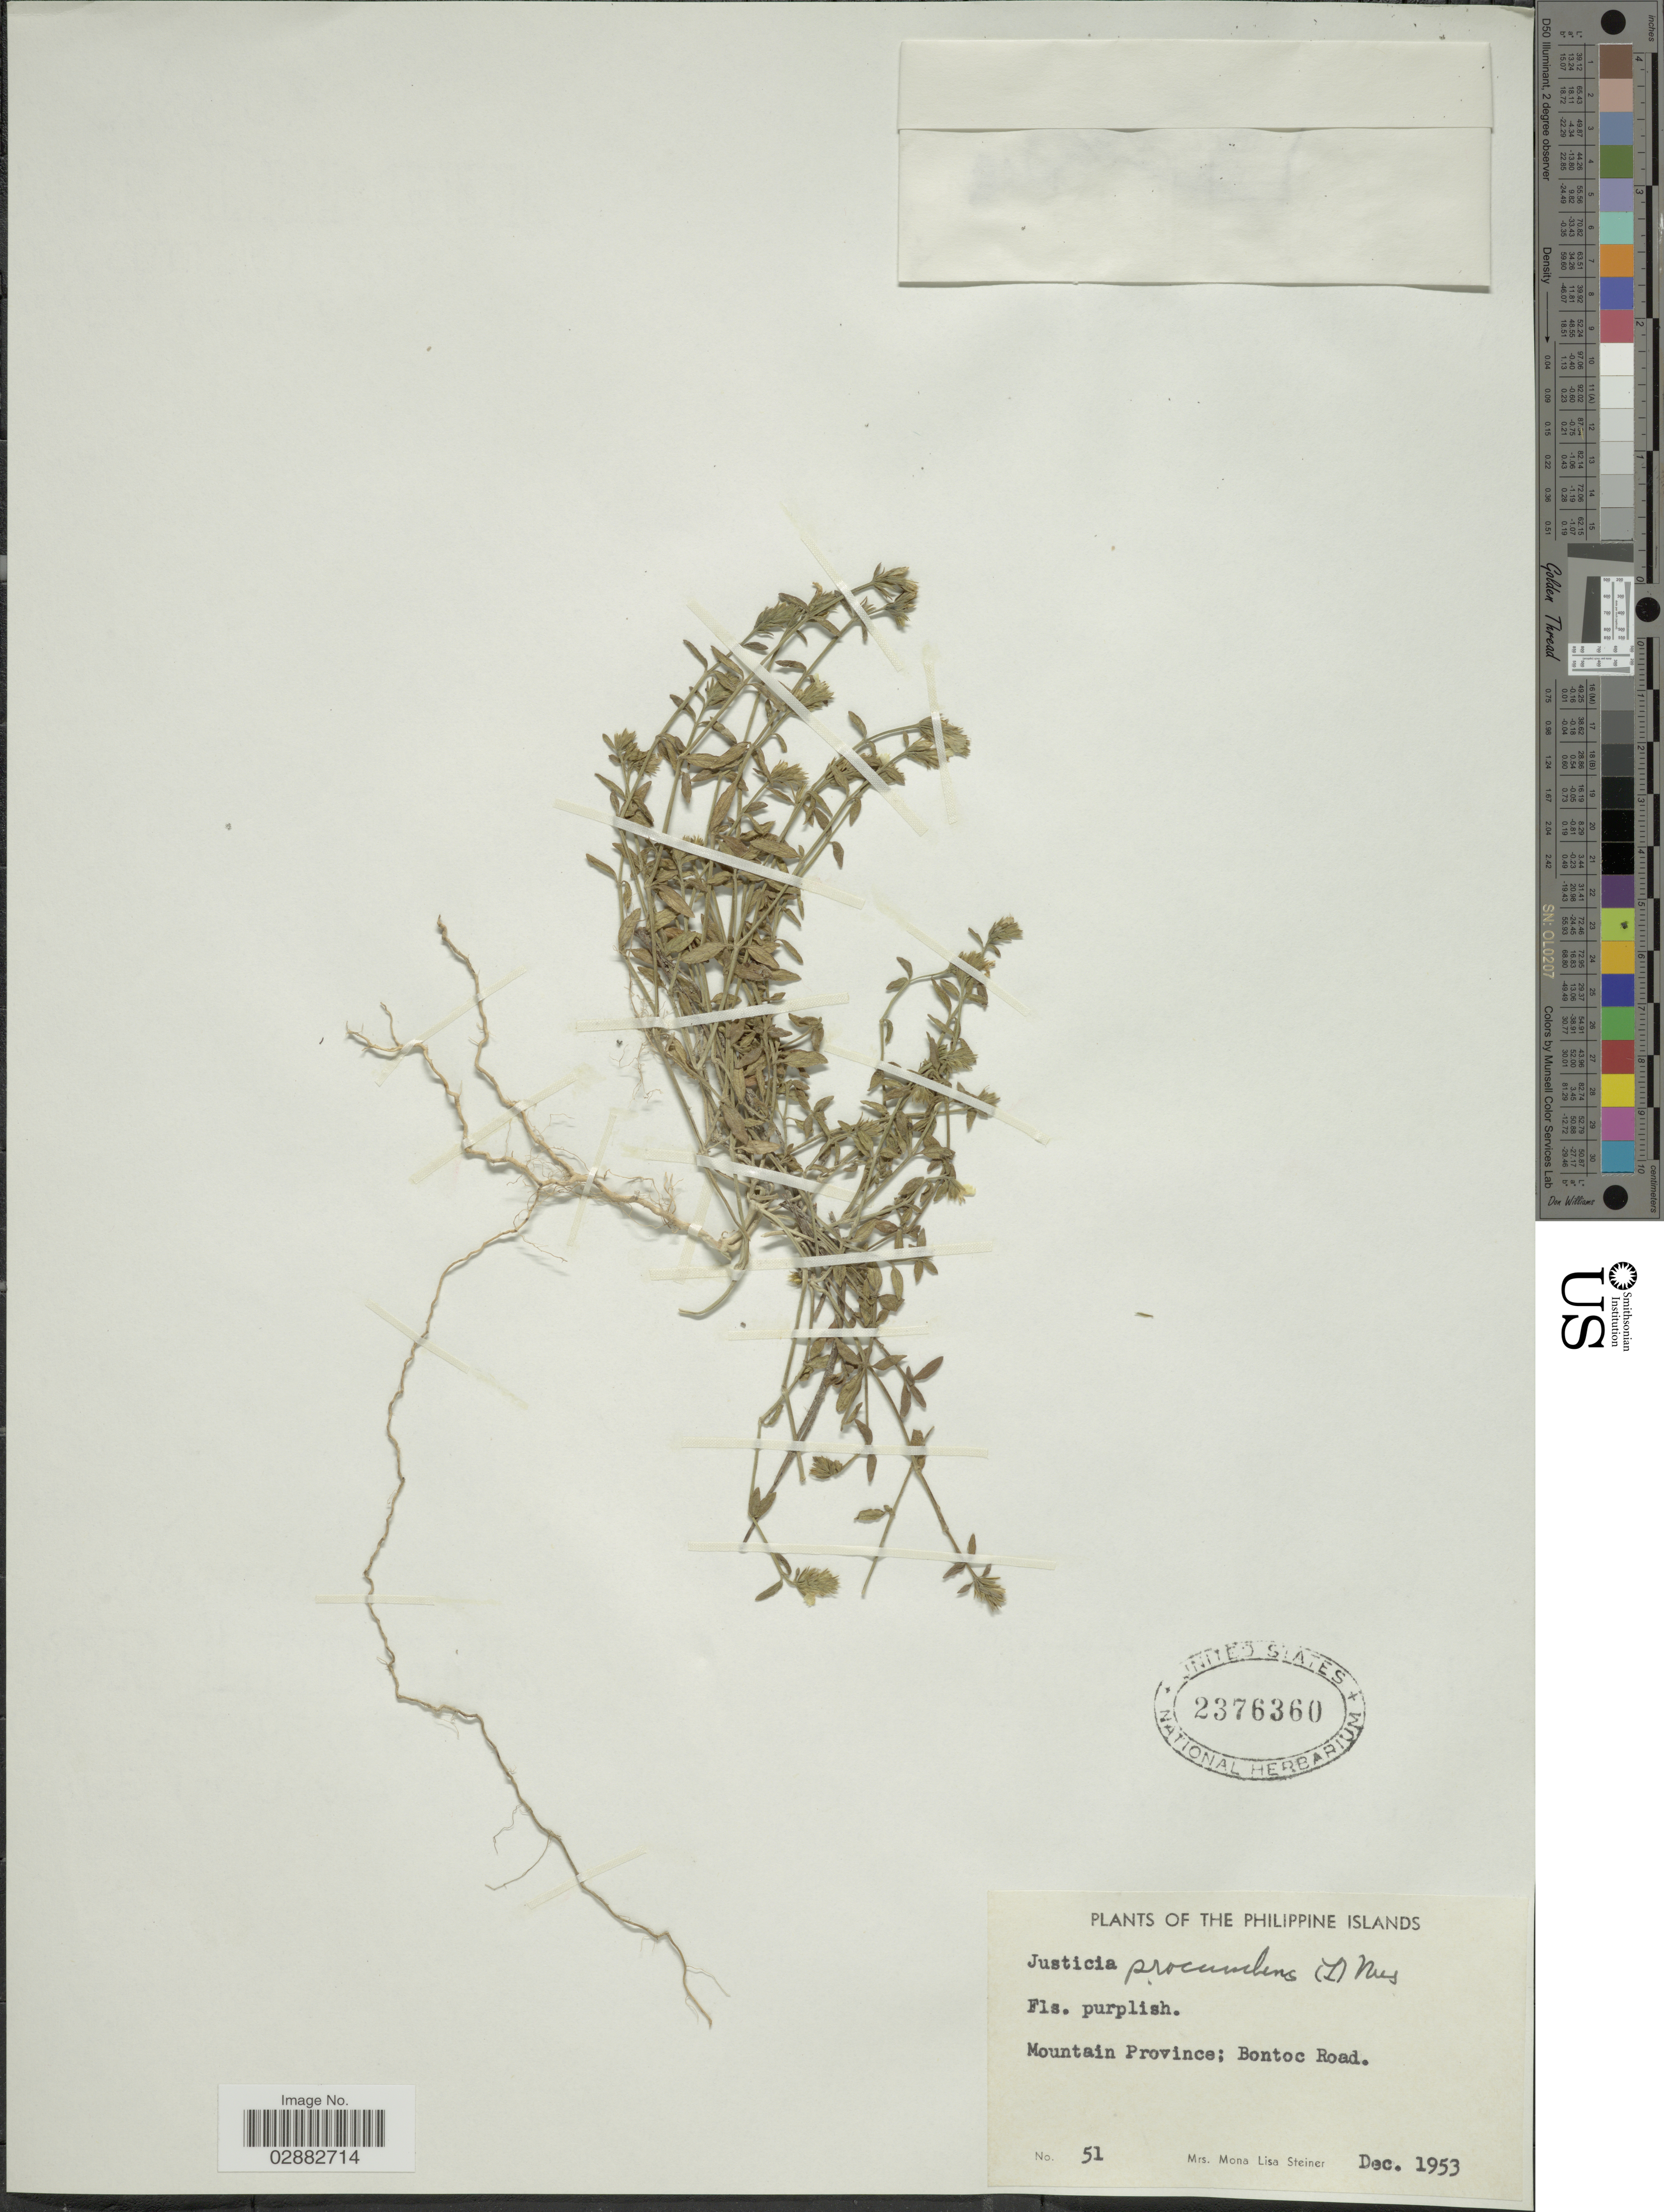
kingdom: Plantae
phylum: Tracheophyta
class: Magnoliopsida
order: Lamiales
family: Acanthaceae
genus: Justicia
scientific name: Justicia procumbens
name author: L.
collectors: M. Steiner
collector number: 51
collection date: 1953-12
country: Philippines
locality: Philippine Islands. Mountain Province: Bontoc Road.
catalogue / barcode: US 2376360